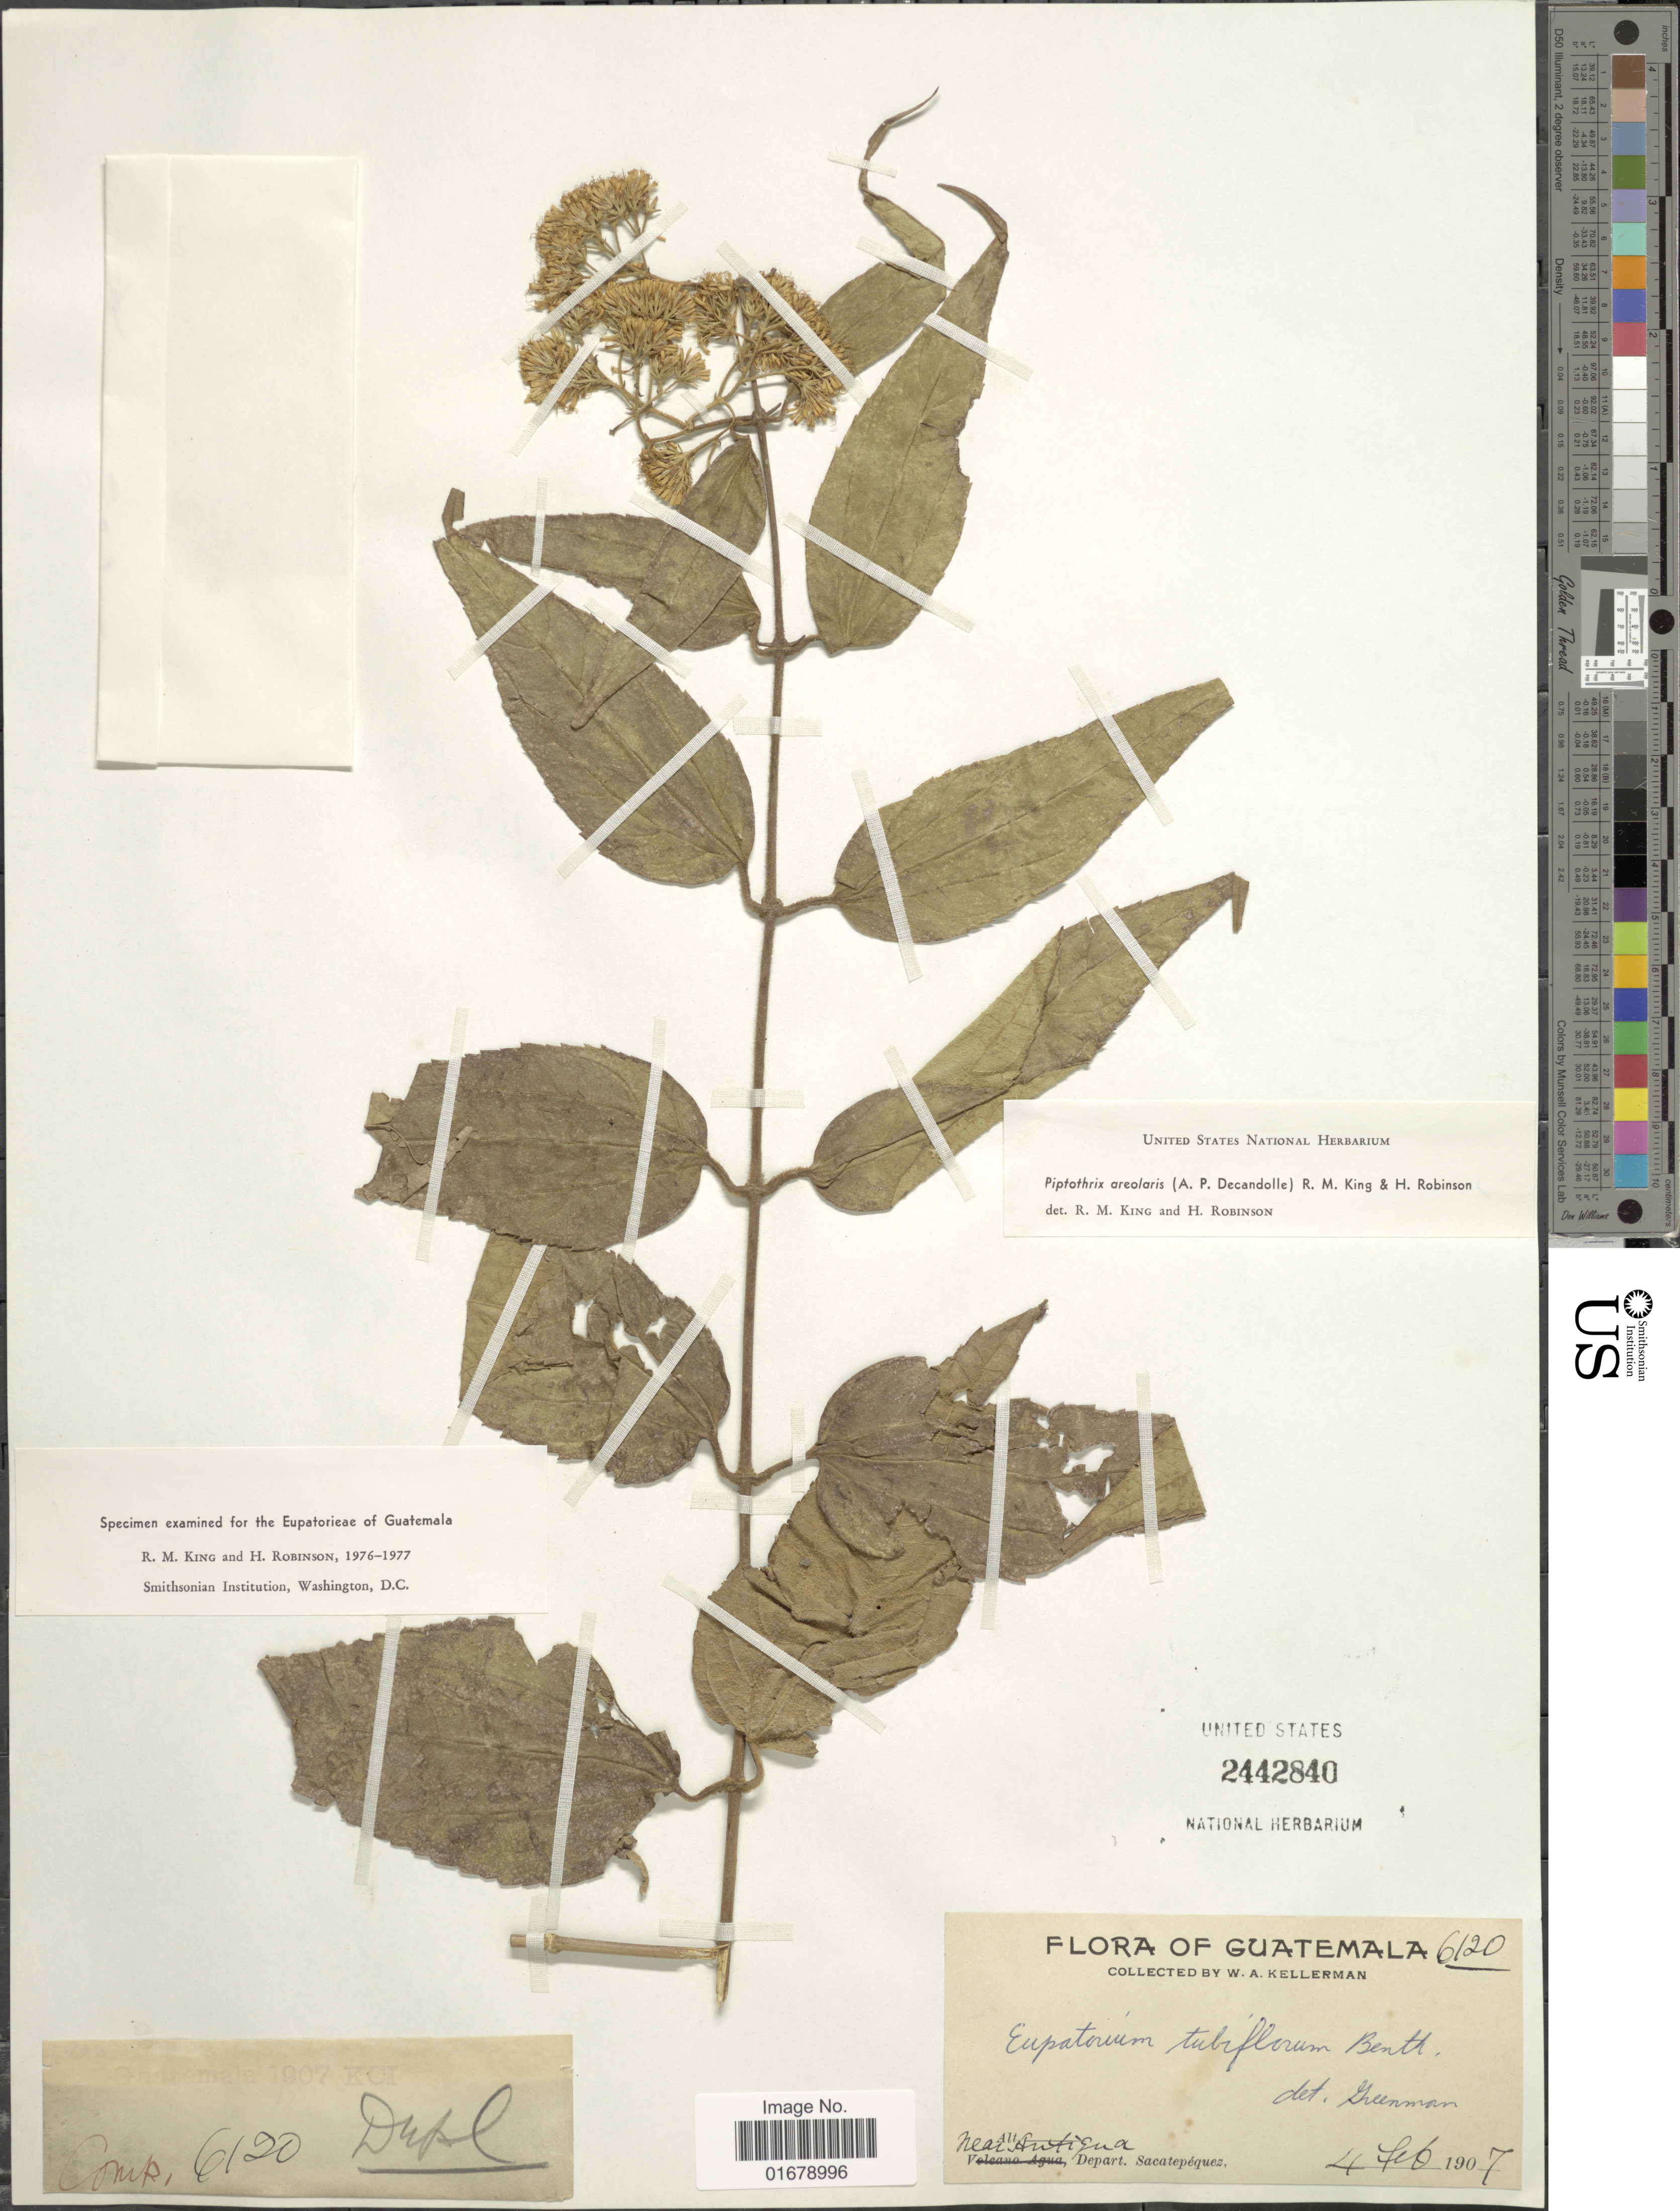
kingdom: Plantae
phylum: Tracheophyta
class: Magnoliopsida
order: Asterales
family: Asteraceae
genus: Piptothrix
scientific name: Piptothrix areolaris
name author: (DC.) R.M. King & H. Rob.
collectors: W. Kellerman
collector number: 6120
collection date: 1907-02-04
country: Guatemala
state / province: Sacatepéquez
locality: Guatemala. Near Antigua. Depart. Sacatepequez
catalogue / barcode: US 2442840